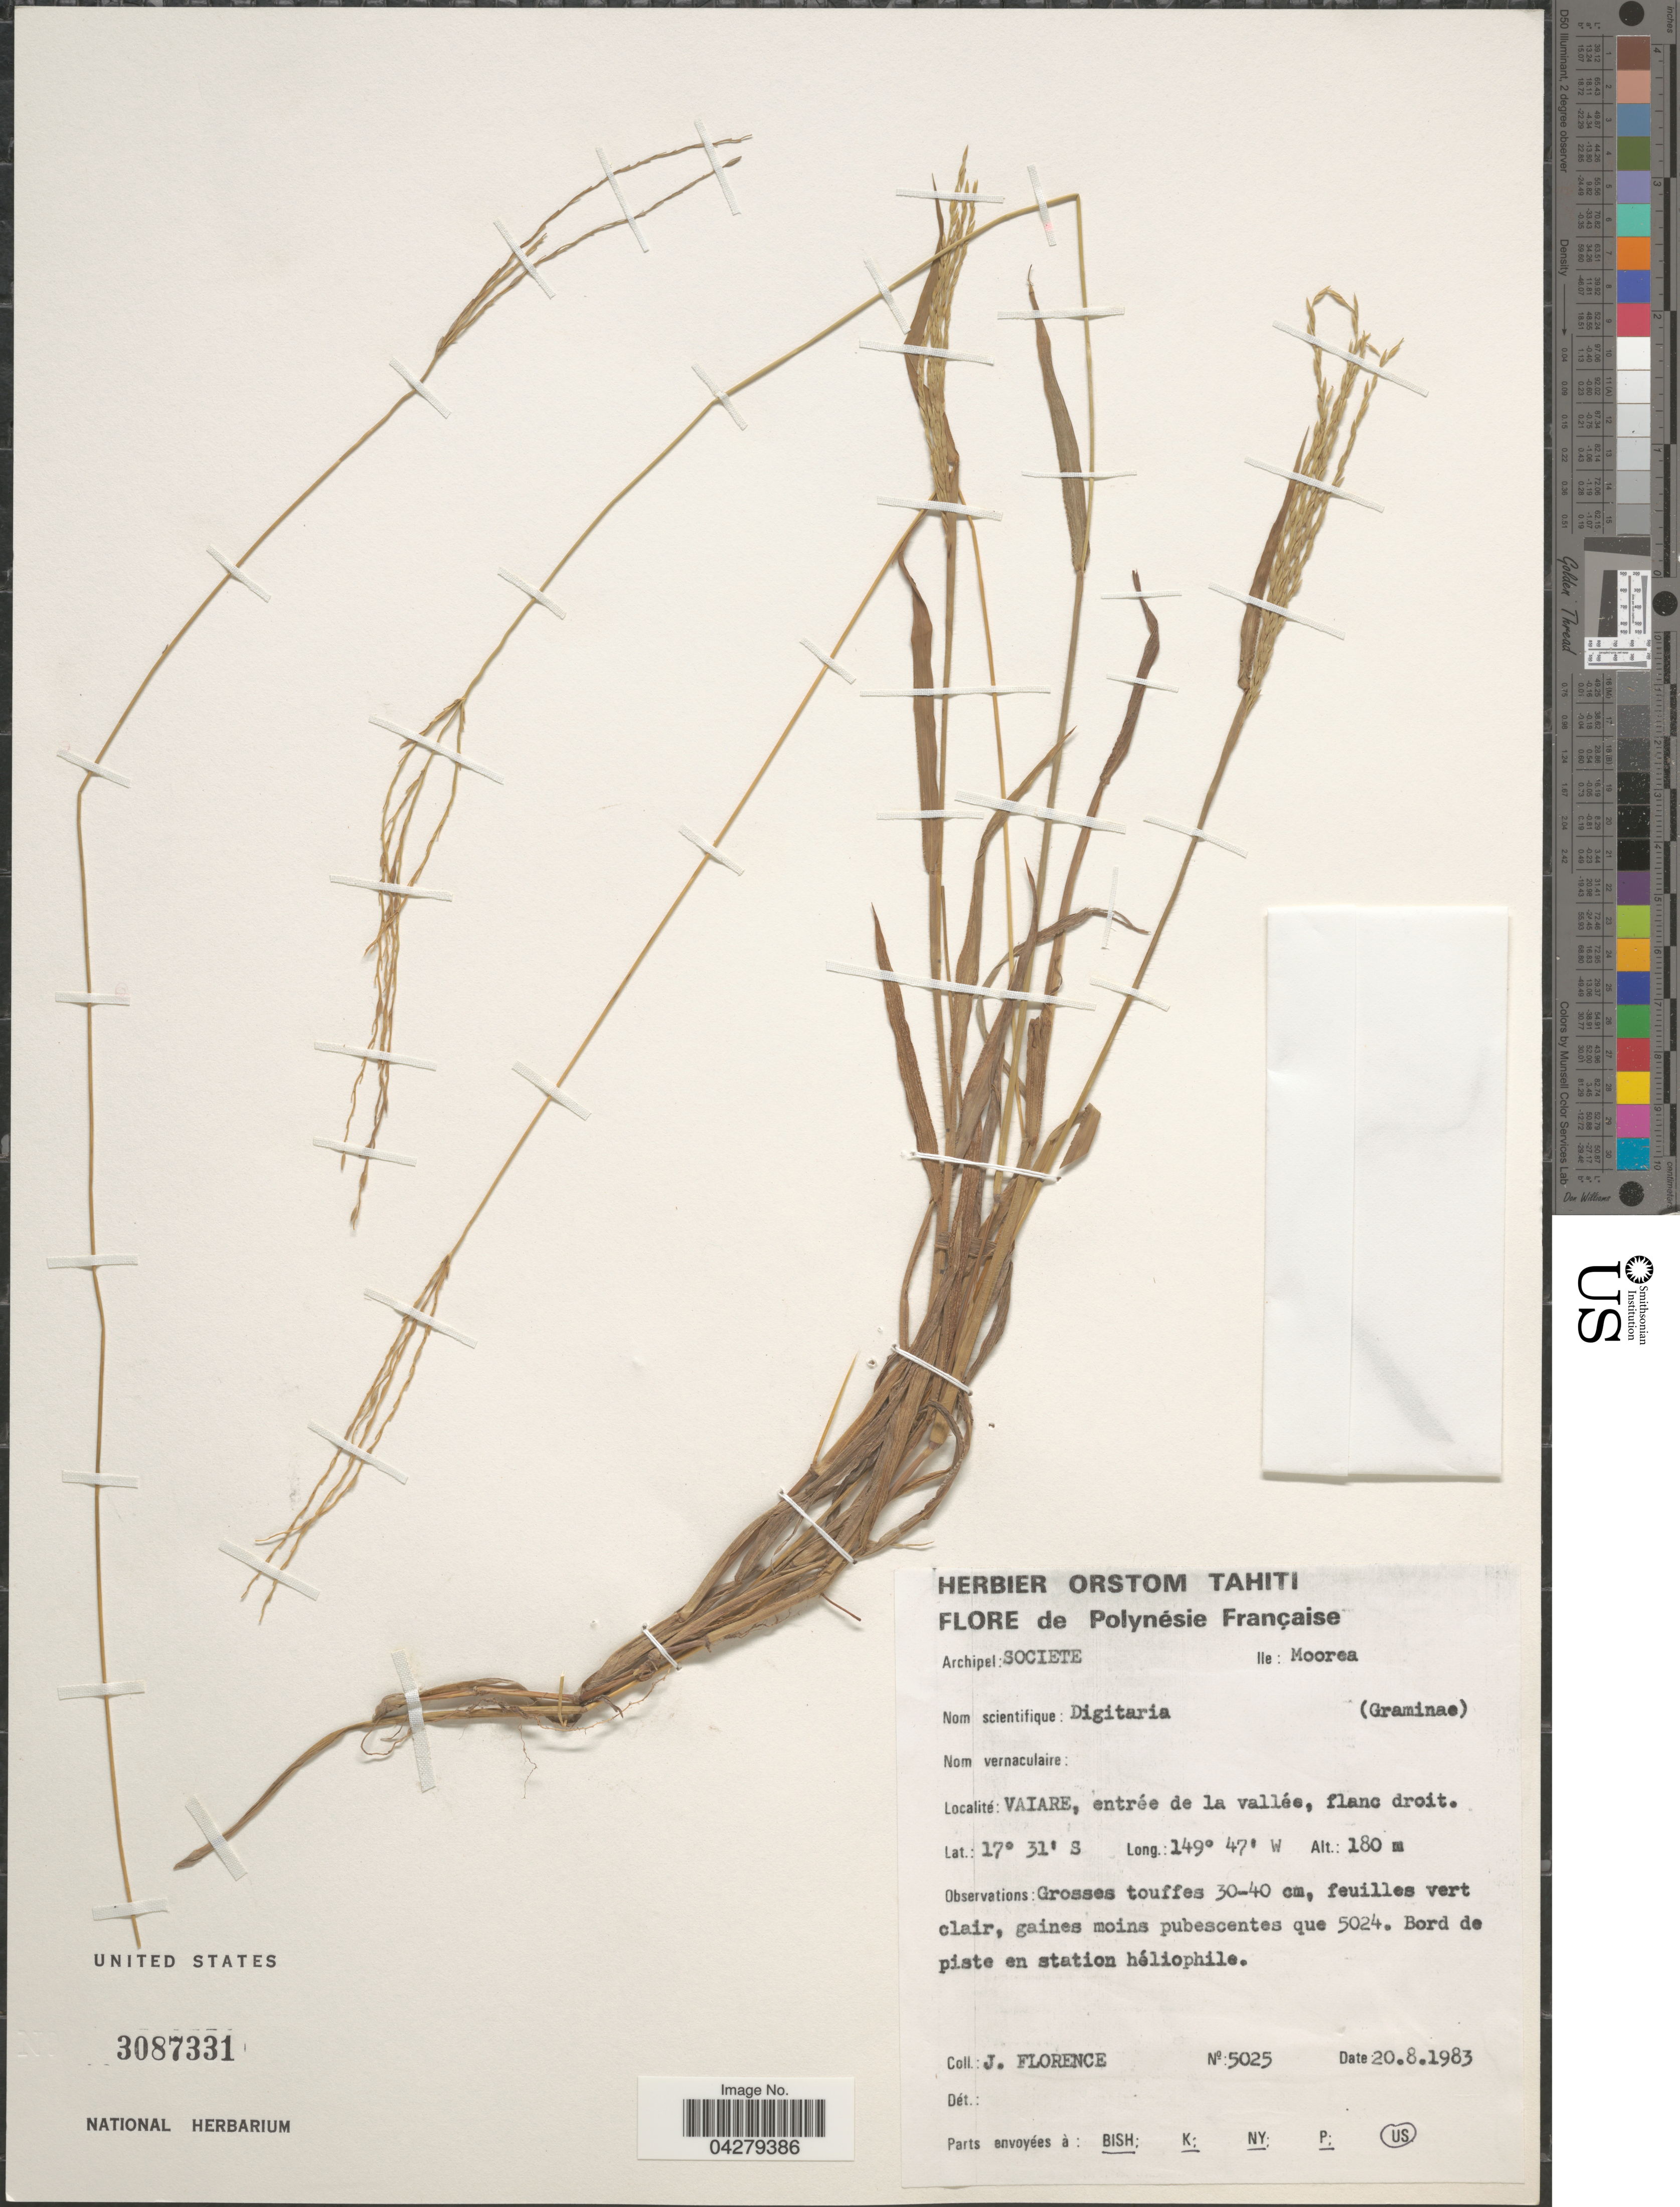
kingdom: Plantae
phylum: Tracheophyta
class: Liliopsida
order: Poales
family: Poaceae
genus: Digitaria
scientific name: Digitaria sp.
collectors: J. Florence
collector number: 5025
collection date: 1983-08-20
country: French Polynesia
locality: Polynésie Française. Archipel: Societe. Ile: Moorea. Vaiare, entrée de la vallée, flanc droit.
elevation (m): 180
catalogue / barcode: US 3087331